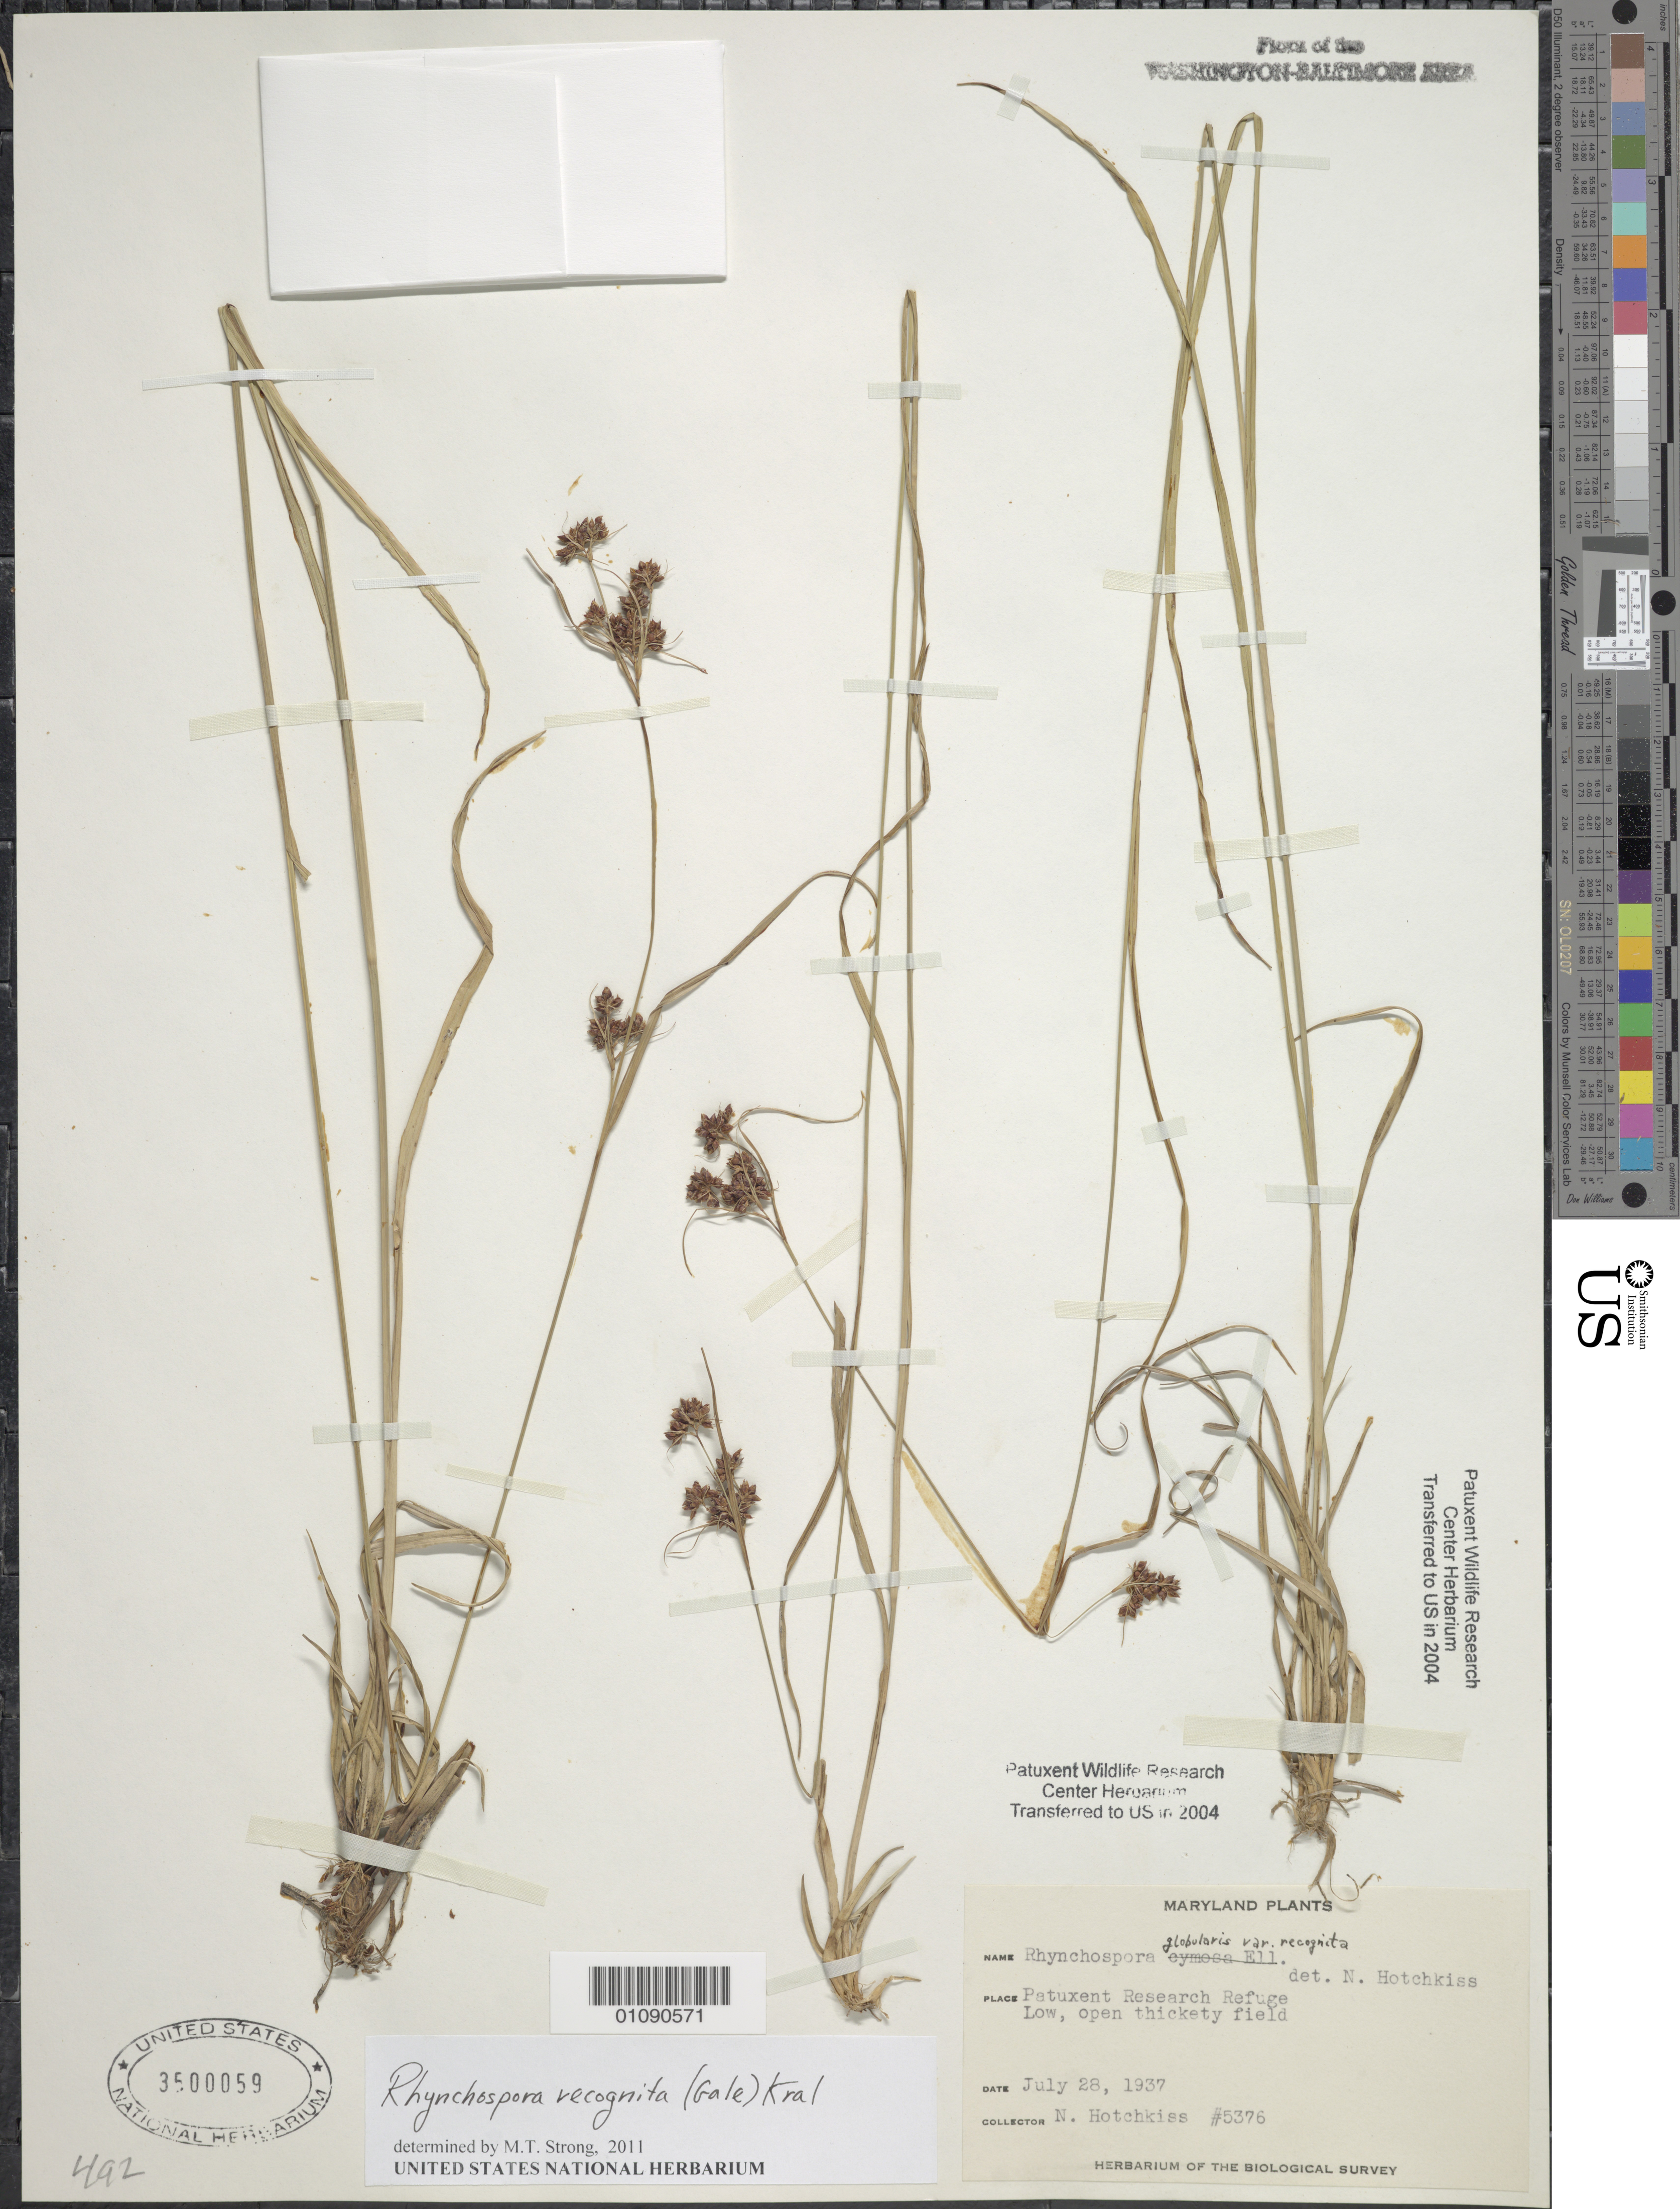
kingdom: Plantae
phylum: Tracheophyta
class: Liliopsida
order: Poales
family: Cyperaceae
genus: Rhynchospora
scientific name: Rhynchospora recognita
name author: (Gale) Kral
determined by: Strong, M. T., (US), Smithsonian Institution - National Museum of Natural History (UNITED STATES)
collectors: N. Hotchkiss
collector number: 5376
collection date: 1937-07-28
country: United States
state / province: Maryland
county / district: Prince George's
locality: Patuxent Wildlife Refuge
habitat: Low, open, thickety field.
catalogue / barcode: US 3500059